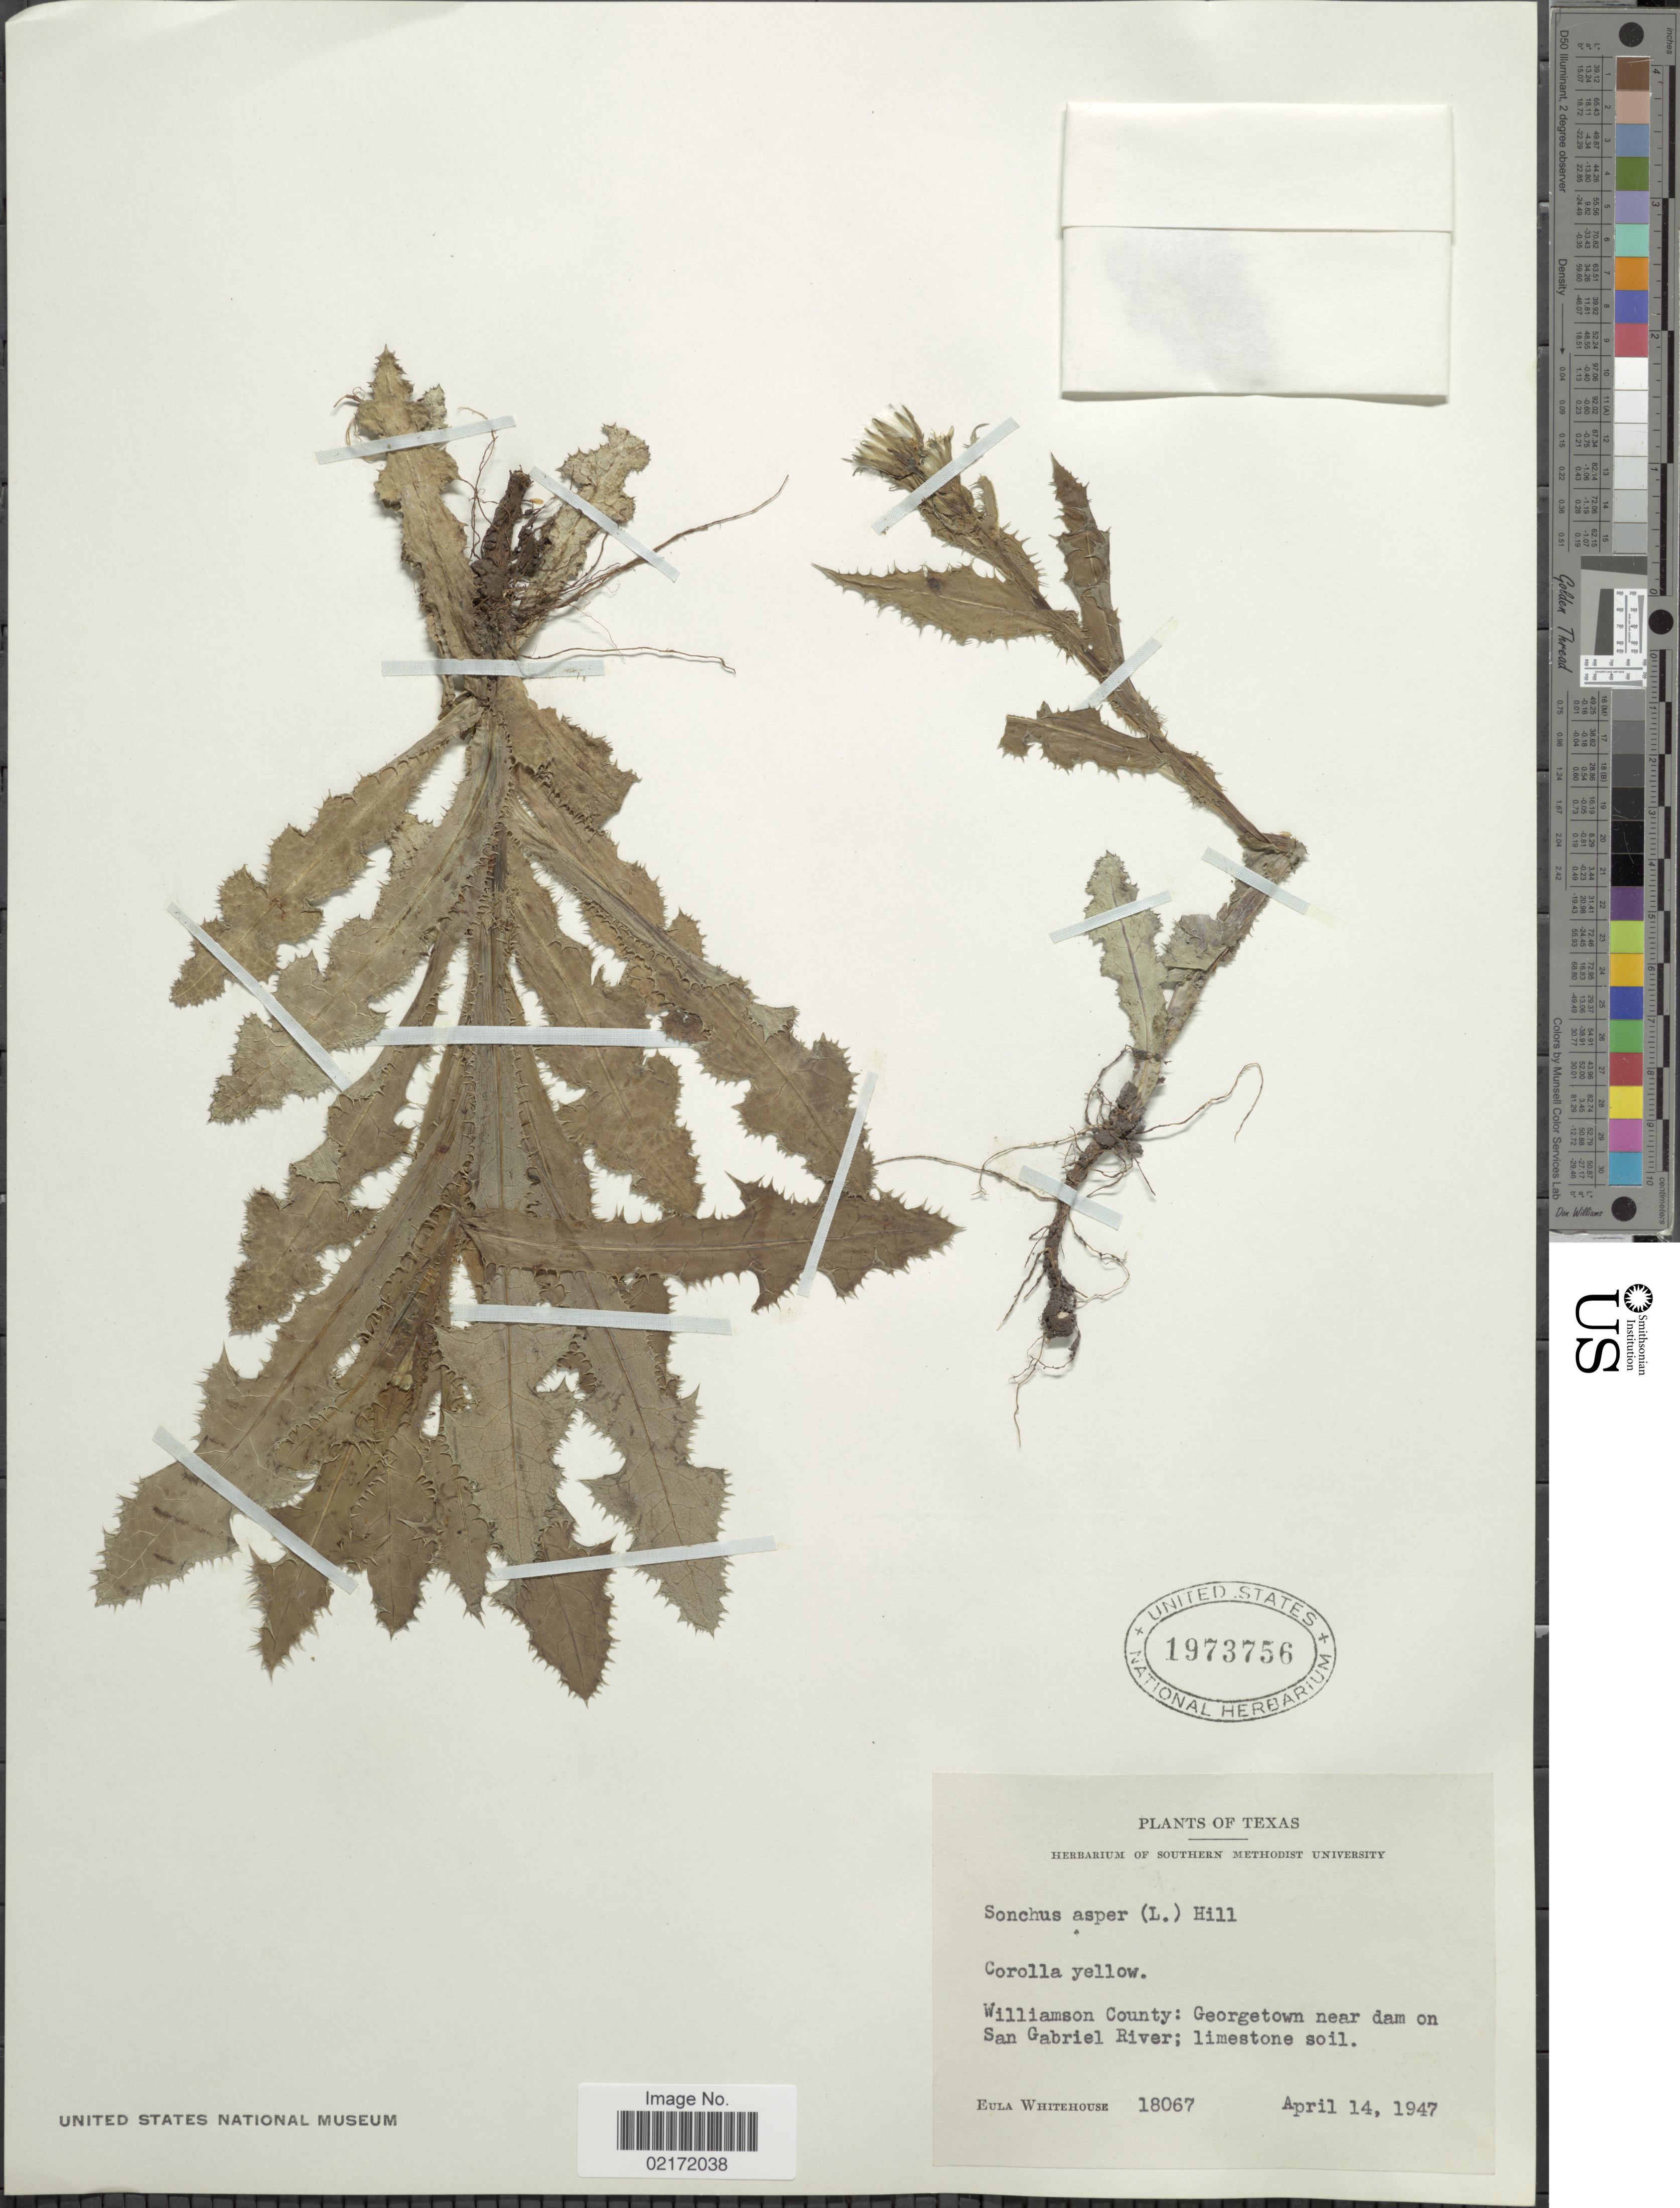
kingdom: Plantae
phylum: Tracheophyta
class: Magnoliopsida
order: Asterales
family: Asteraceae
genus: Sonchus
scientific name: Sonchus asper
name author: (L.) Hill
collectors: E. Whitehouse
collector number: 18067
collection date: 1947-04-14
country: United States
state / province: Texas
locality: Williamson County: Georgetown near dam on San Gabriel River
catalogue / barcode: US 1973756